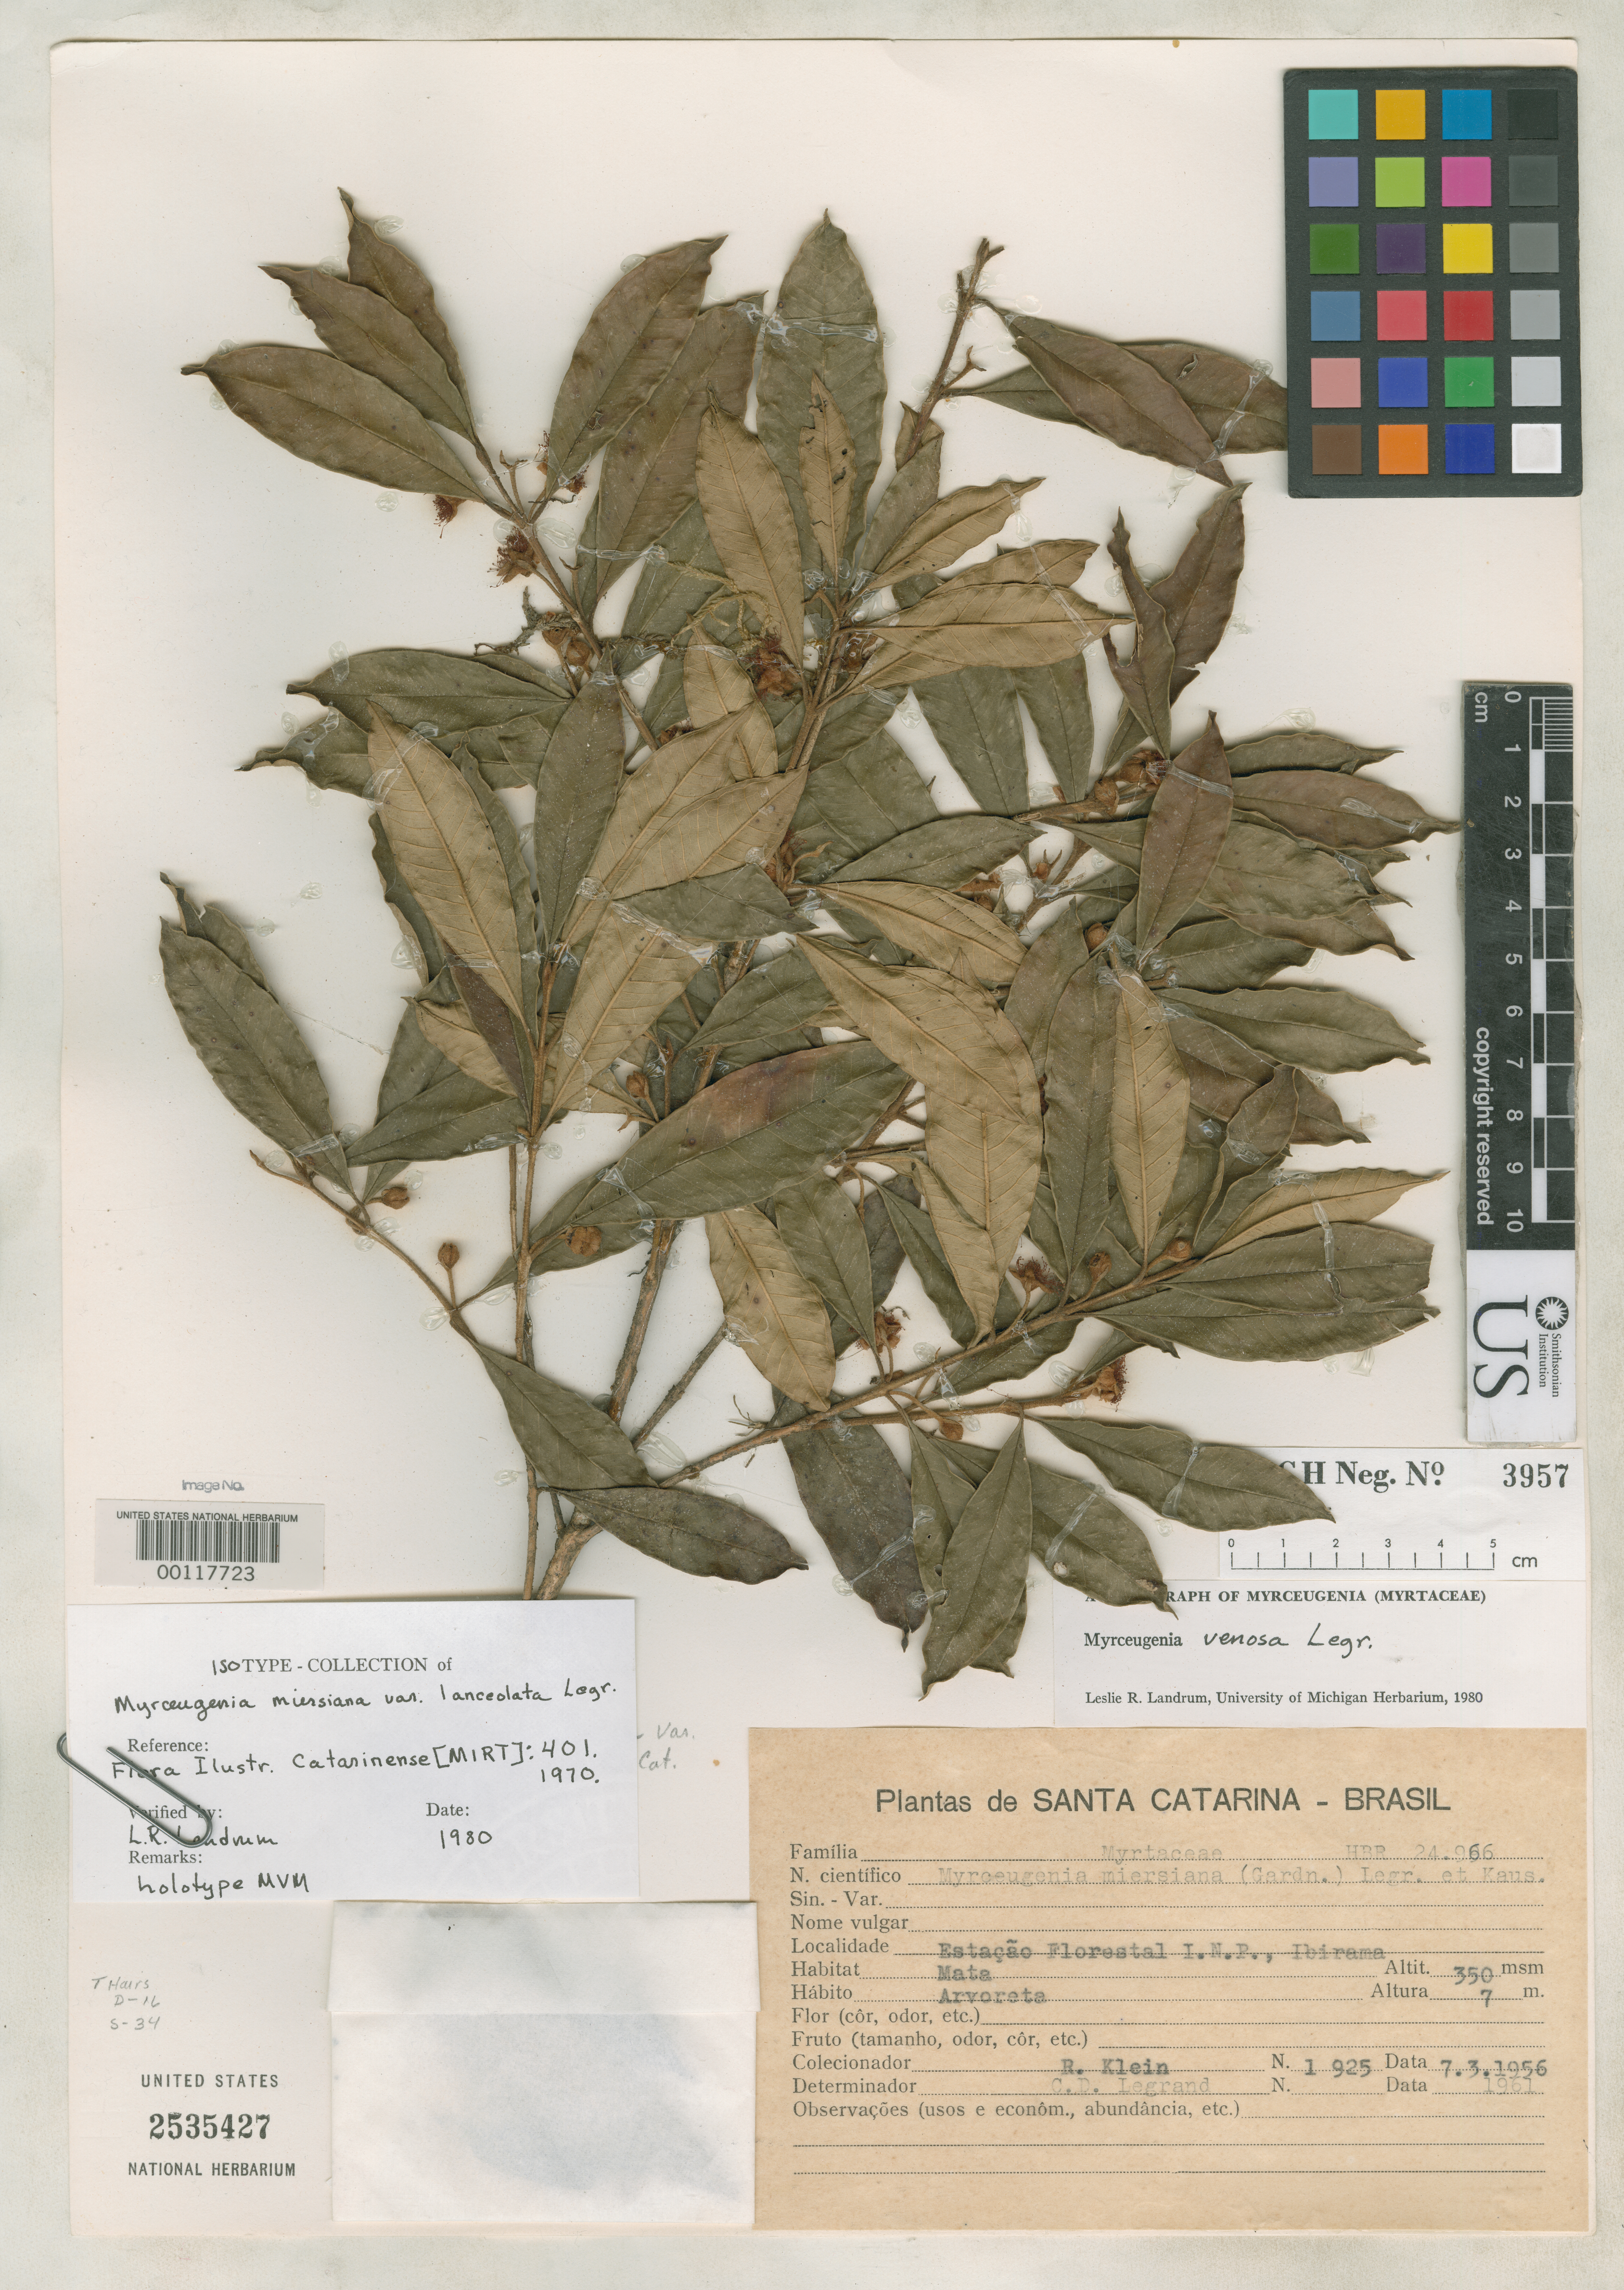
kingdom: Plantae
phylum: Tracheophyta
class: Magnoliopsida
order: Myrtales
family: Myrtaceae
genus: Myrceugenia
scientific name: Myrceugenia miersiana var. lanceolata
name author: D. Legrand in D. Legrand & R.M. Klein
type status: Holotype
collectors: R. M. Klein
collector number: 1925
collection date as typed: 07 Mar 1956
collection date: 1956-03-07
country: Brazil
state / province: Santa Catarina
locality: Horto Florestal do I.M.P., Ibiram.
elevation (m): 350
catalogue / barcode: US 2535427